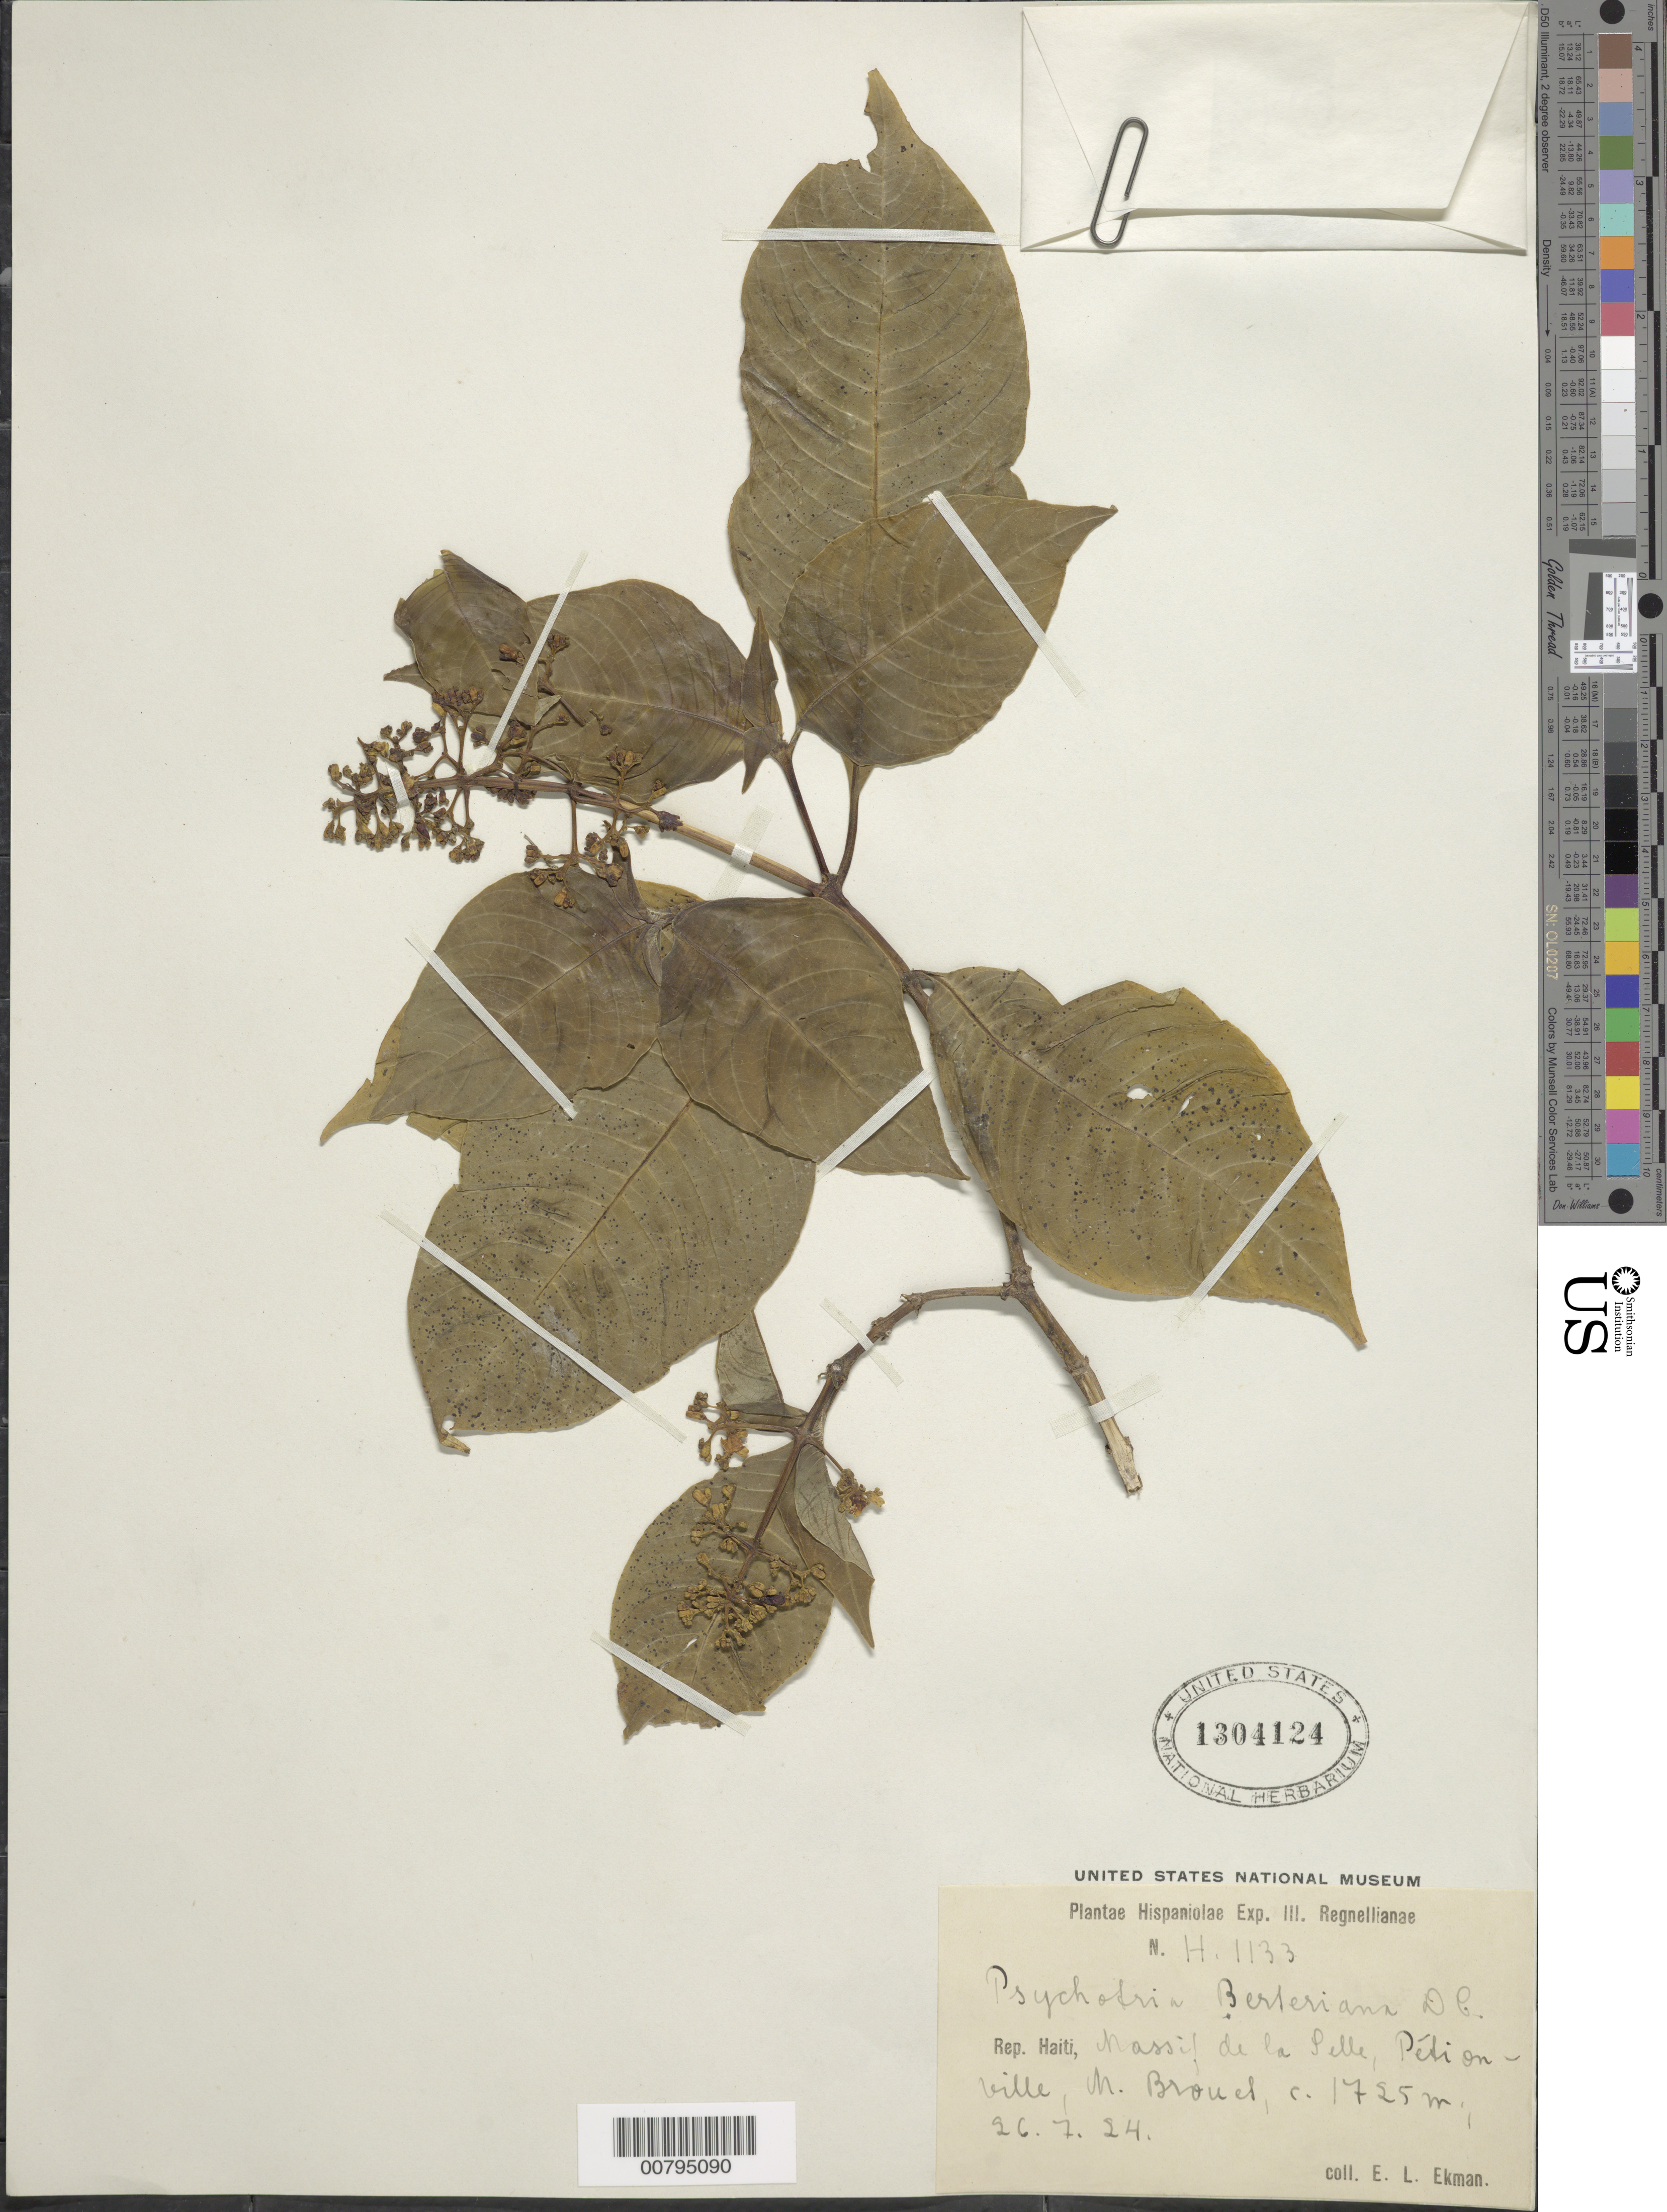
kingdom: Plantae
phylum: Tracheophyta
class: Magnoliopsida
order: Gentianales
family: Rubiaceae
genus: Psychotria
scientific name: Psychotria berteroana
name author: DC.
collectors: E. L. Ekman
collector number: H 1133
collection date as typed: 26 Jul 1924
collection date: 1924-07-26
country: Haiti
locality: Massif de la Pelle, Péti on ville, M. Brouel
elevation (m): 1725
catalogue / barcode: US 1304124